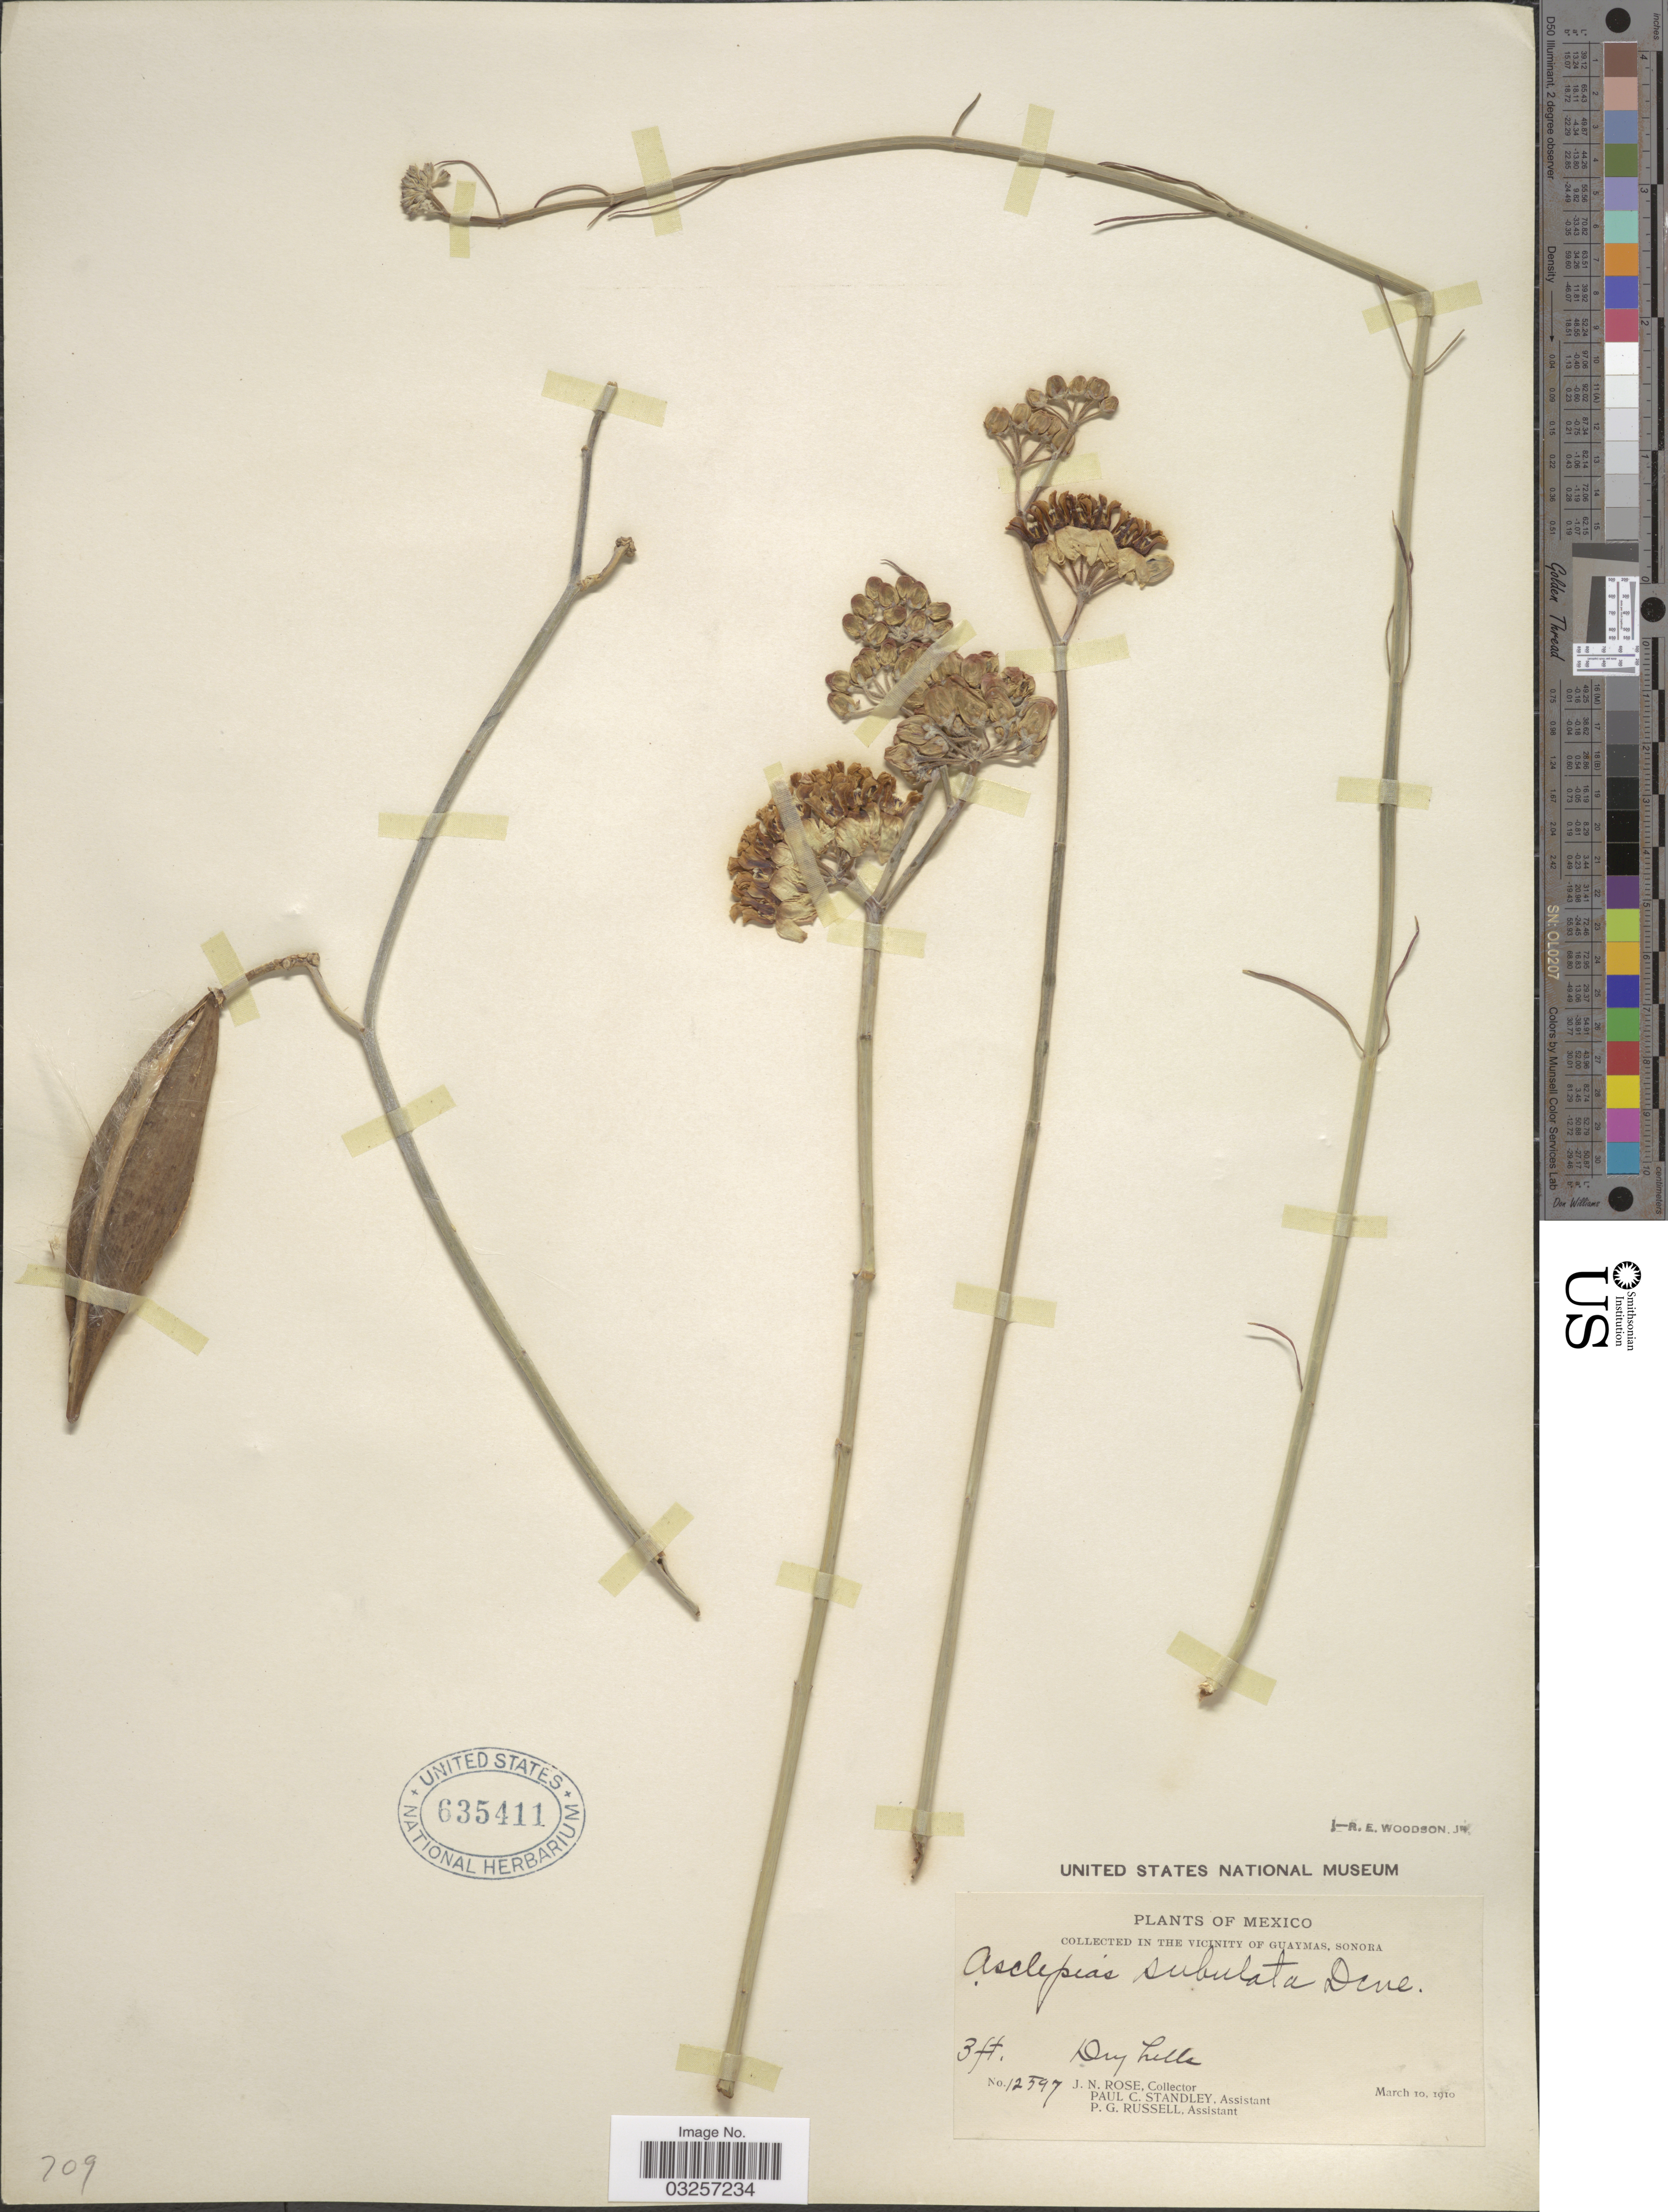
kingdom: Plantae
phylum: Tracheophyta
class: Magnoliopsida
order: Gentianales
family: Apocynaceae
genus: Asclepias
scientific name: Asclepias subulata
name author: Decne.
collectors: J. N. Rose, P. C. Standley & P. G. Russell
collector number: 12597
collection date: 1910-03-10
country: Mexico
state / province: Sonora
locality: In the Vicinity of Guaymas.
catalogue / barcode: US 635411